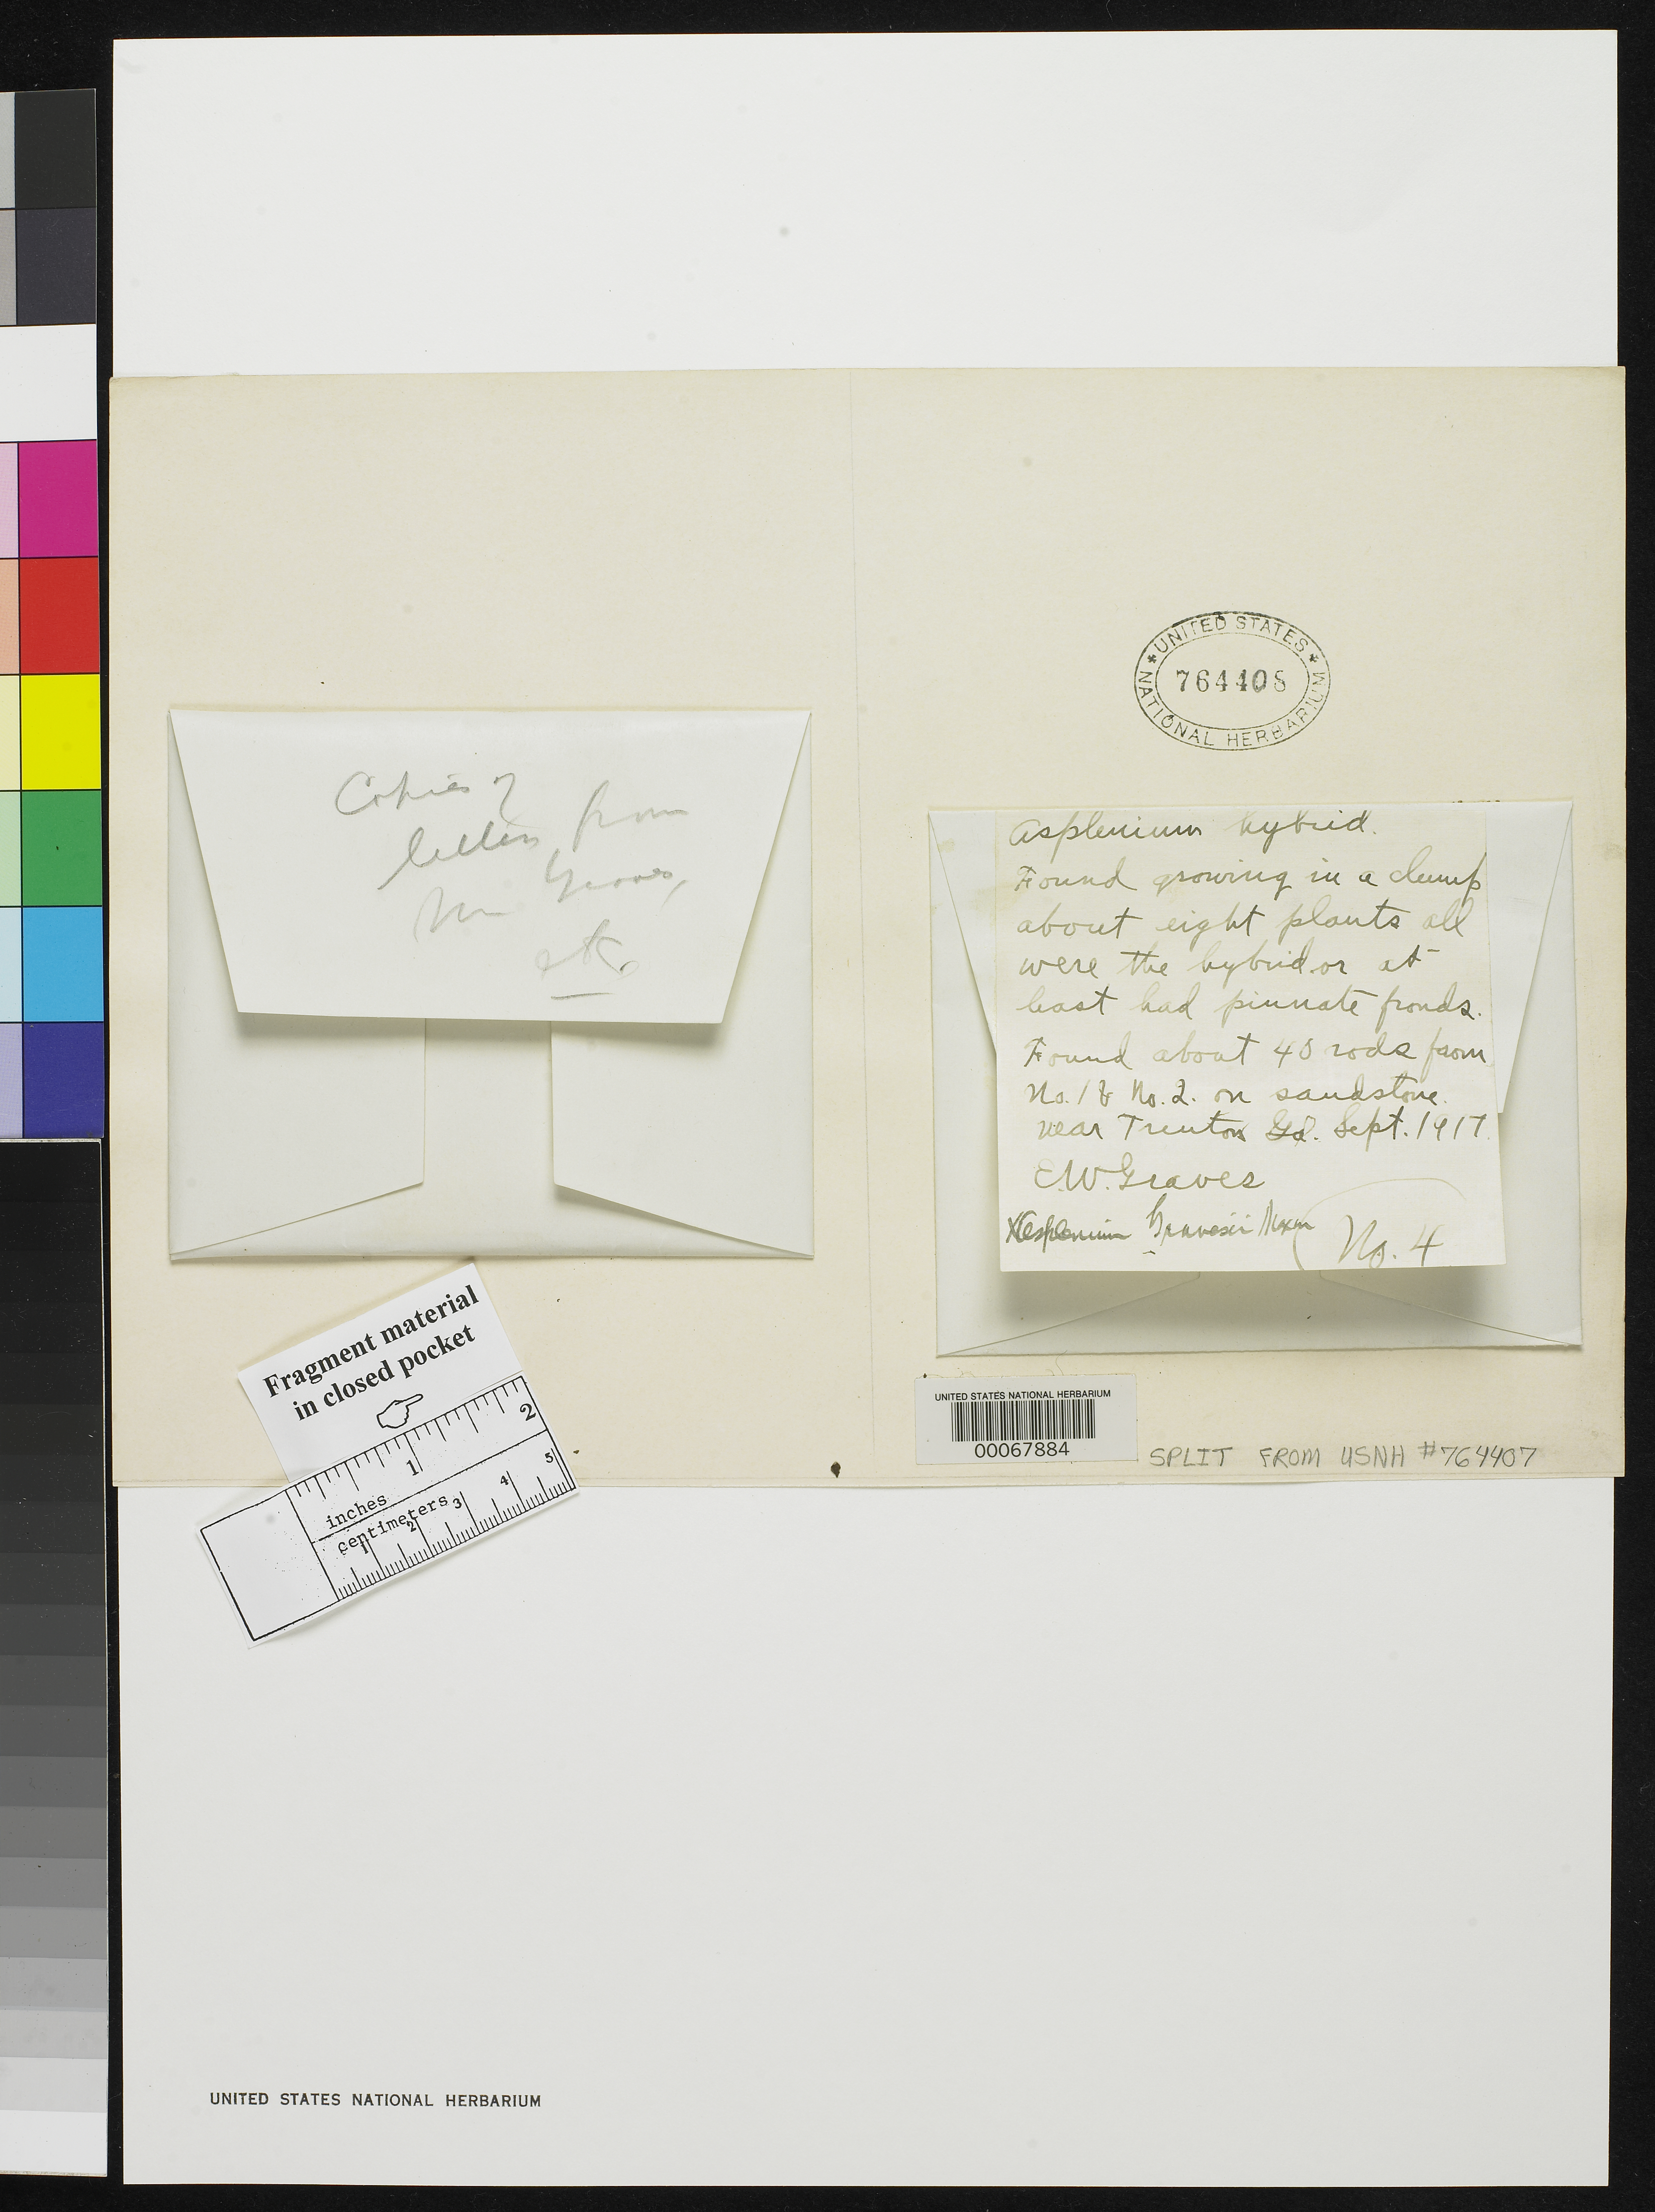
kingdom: Plantae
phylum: Tracheophyta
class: Polypodiopsida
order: Polypodiales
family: Aspleniaceae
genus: Asplenium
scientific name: Asplenium x gravesii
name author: Maxon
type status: Holotype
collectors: E. Graves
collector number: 1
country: United States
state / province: Georgia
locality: Trenton.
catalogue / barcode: US 764408